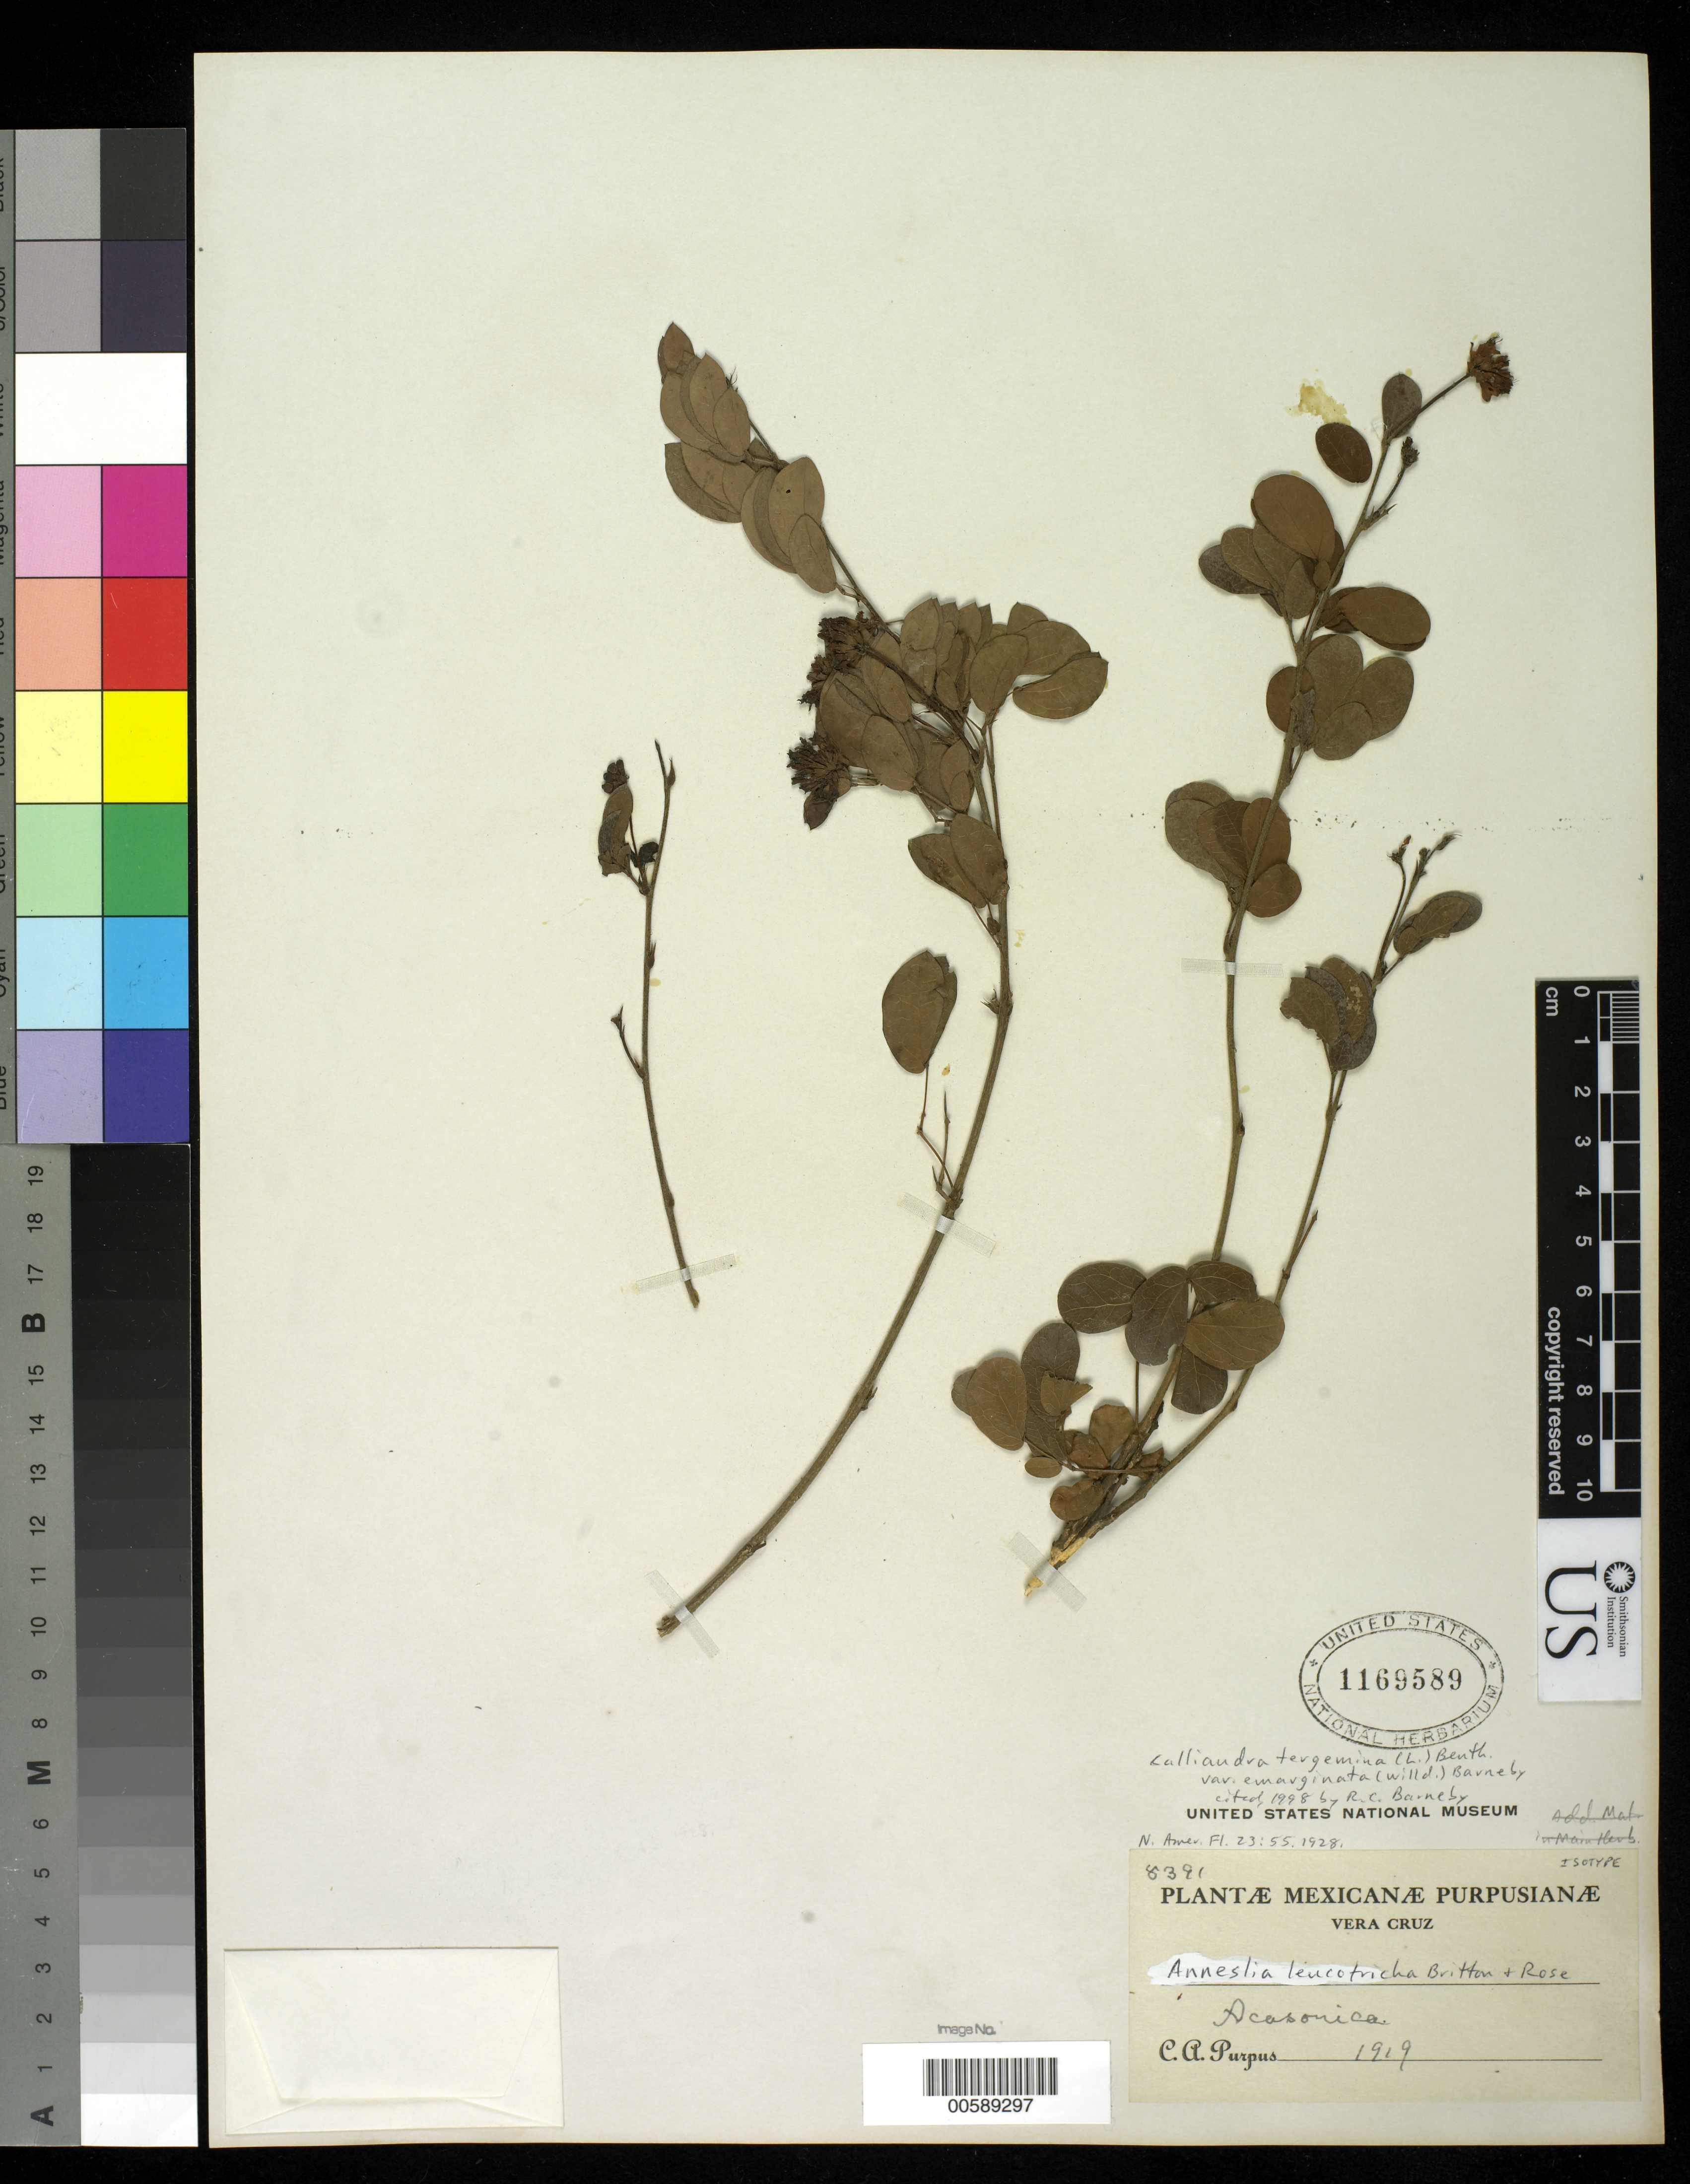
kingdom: Plantae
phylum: Tracheophyta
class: Magnoliopsida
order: Fabales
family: Fabaceae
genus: Anneslia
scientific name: Anneslia leucotricha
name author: Britton & Rose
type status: Isotype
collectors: C. A. Purpus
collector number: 8391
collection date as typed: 1919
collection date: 1919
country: Mexico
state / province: Veracruz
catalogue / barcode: US 1169589